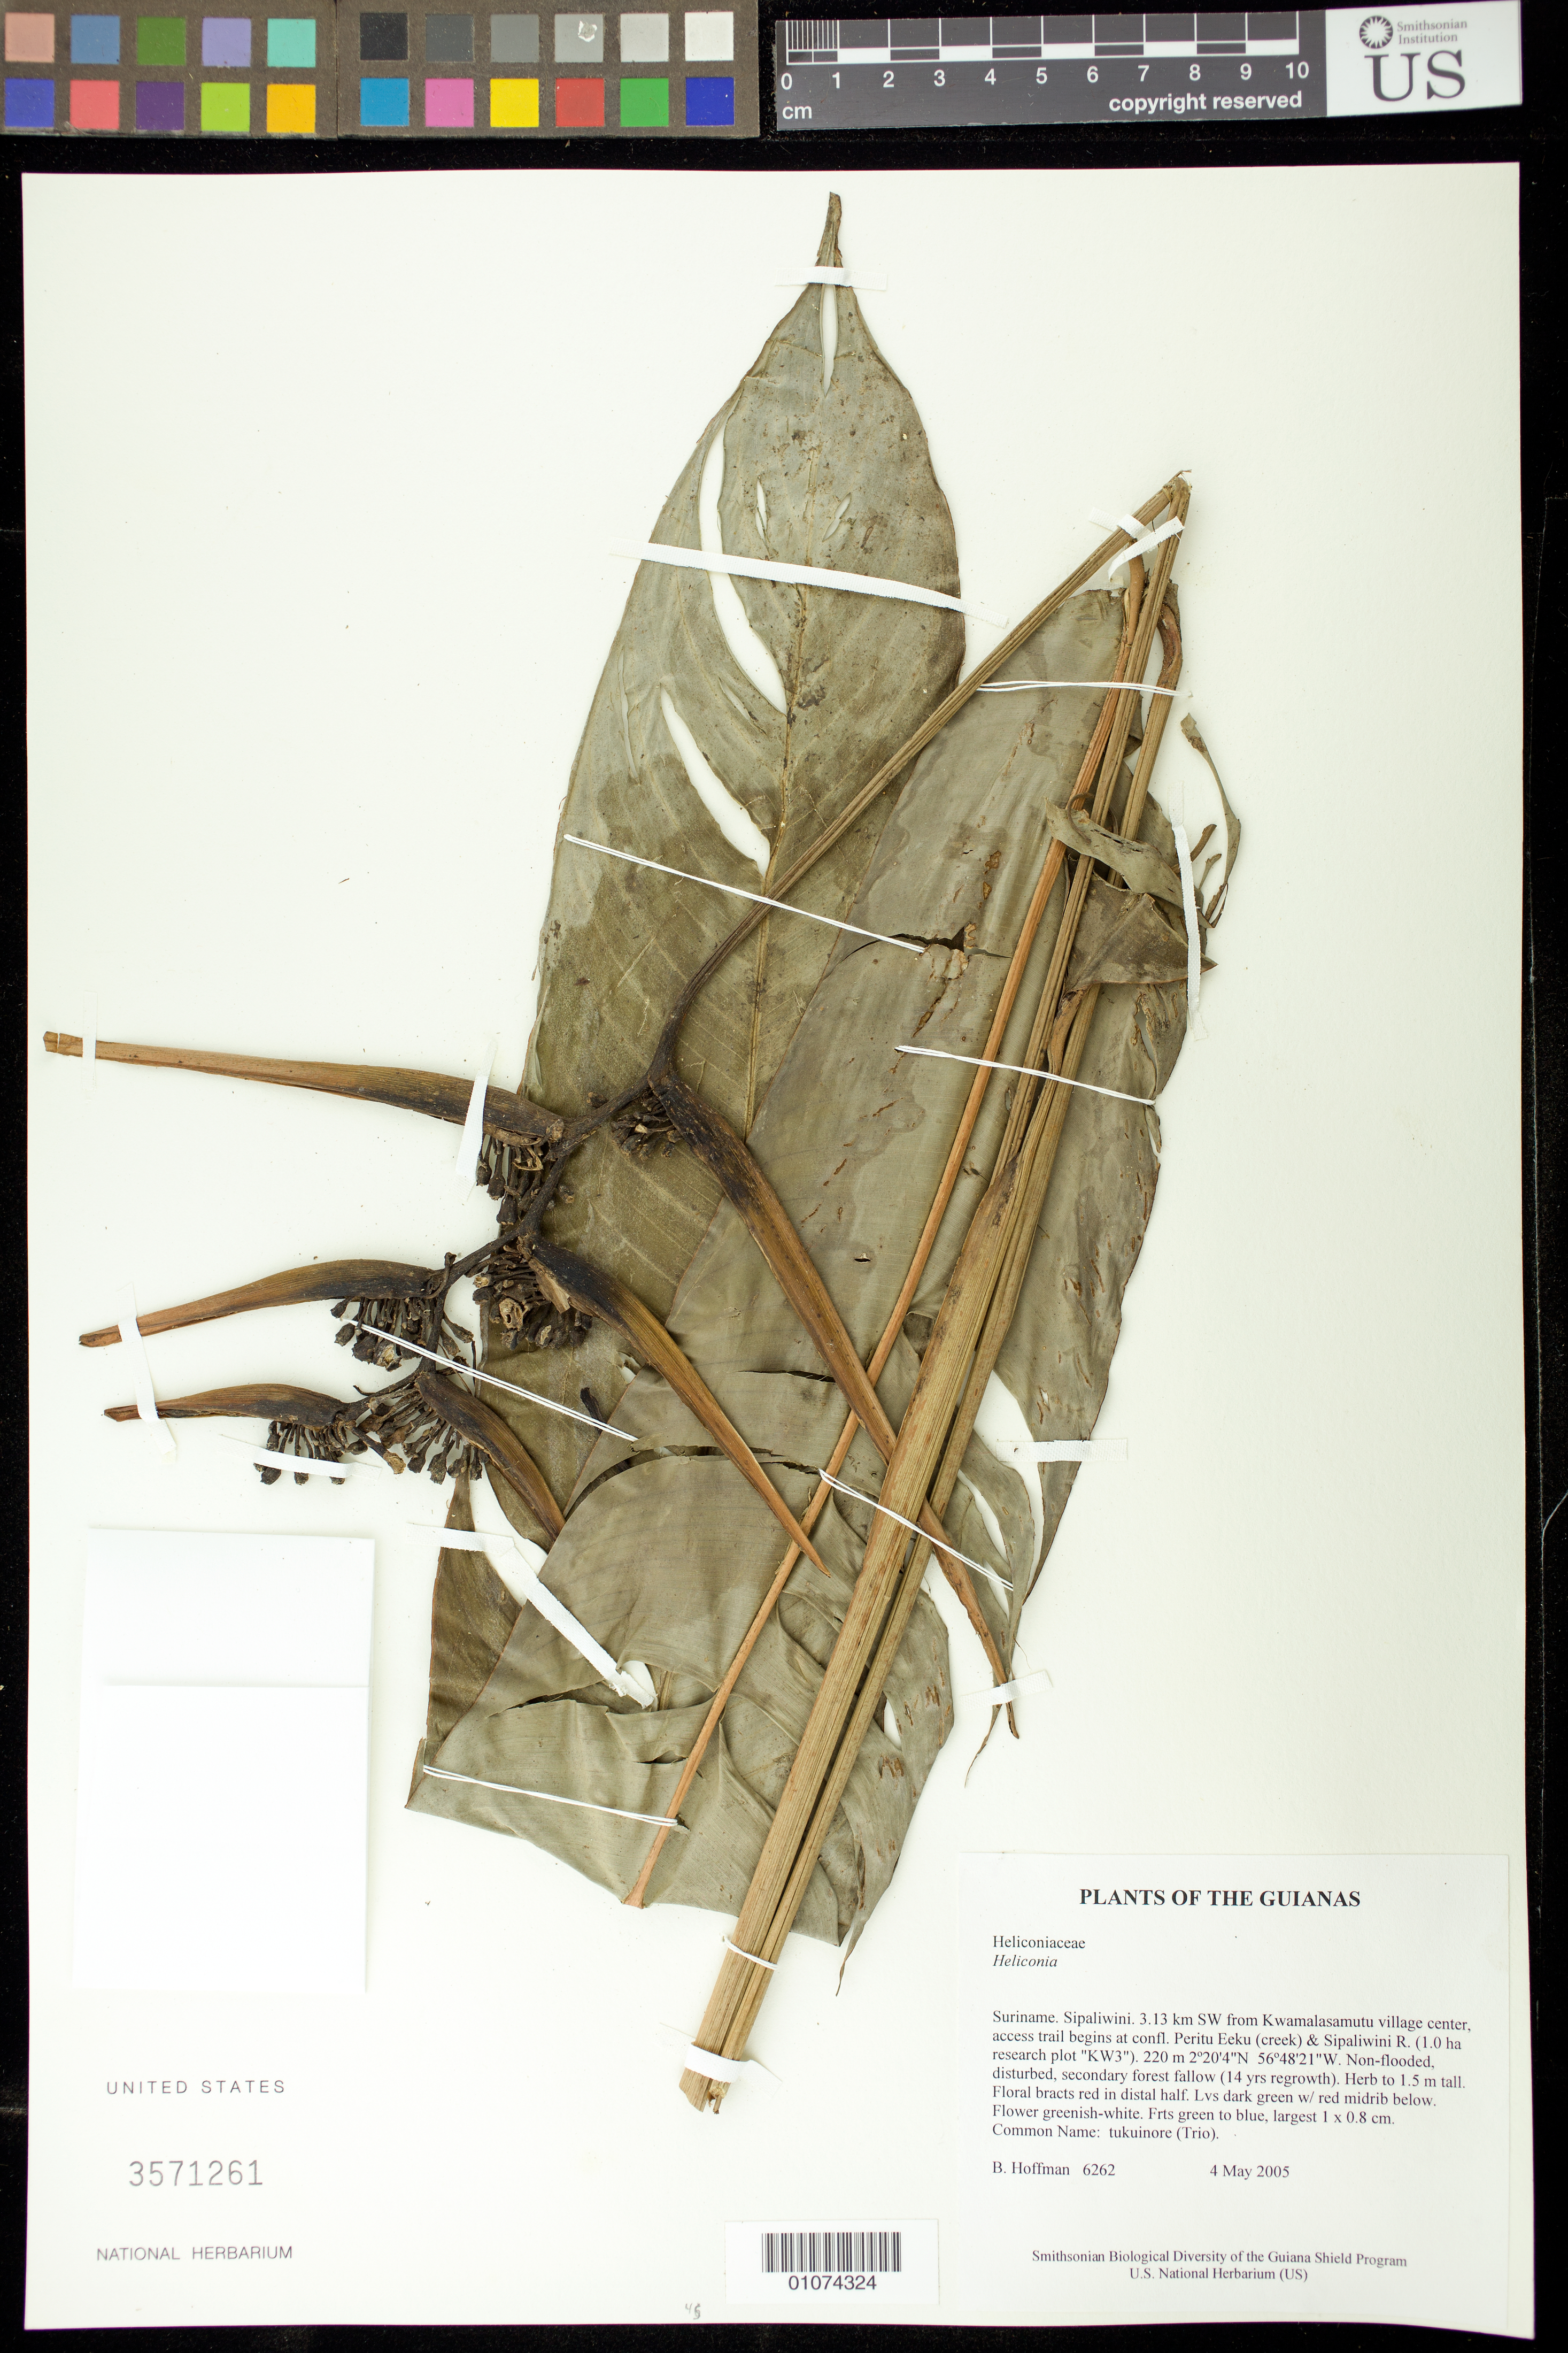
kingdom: Plantae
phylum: Tracheophyta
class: Liliopsida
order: Zingiberales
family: Heliconiaceae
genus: Heliconia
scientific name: Heliconia sp.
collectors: B. Hoffman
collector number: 6262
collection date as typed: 4 May 2005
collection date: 2005-05-04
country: Suriname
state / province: Sipaliwini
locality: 3.13 km SW from Kwamalasamutu village center, access trail begins at confl. Peritu Eeku (creek) & Sipaliwini R. (1.0 ha research plot "KW3")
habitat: Non-flooded, disturbed, secondary forest fallow (14 yrs regrowth)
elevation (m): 220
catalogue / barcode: US 3571261